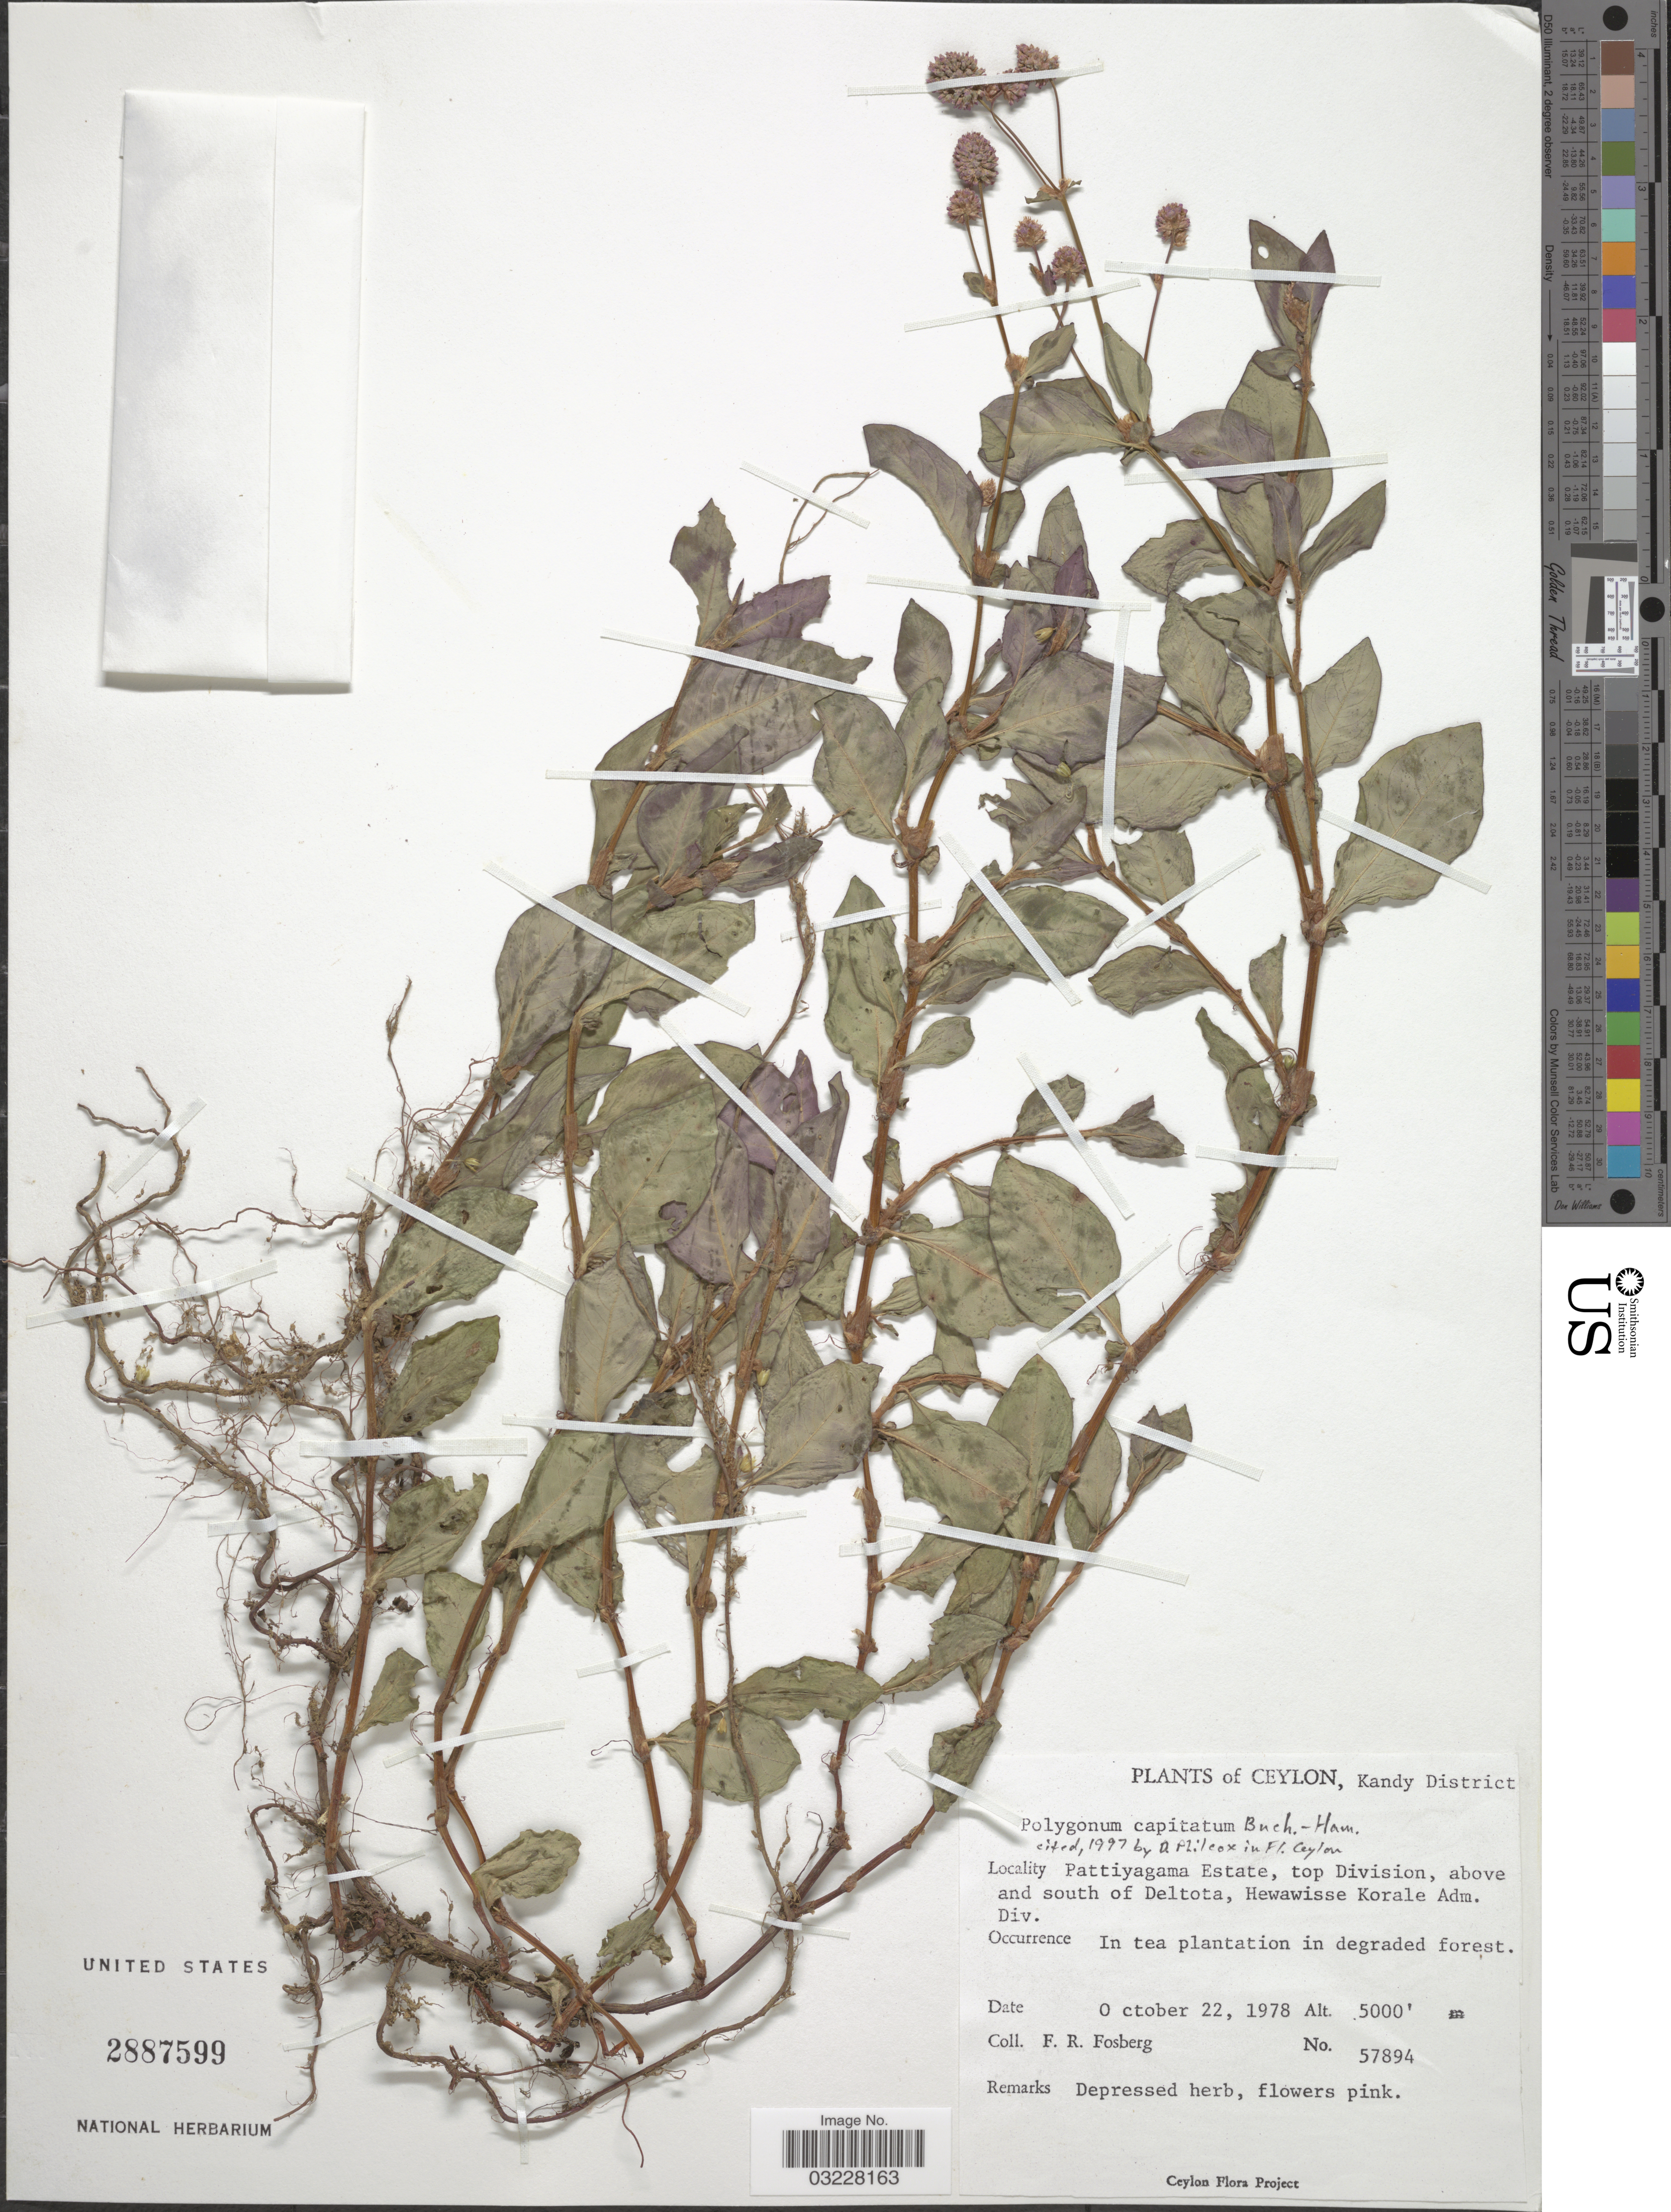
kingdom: Plantae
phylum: Tracheophyta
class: Magnoliopsida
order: Caryophyllales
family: Polygonaceae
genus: Polygonum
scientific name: Polygonum capitatum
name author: Buch.-Ham. ex D. Don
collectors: F. R. Fosberg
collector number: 57894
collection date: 1978-10-22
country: Sri Lanka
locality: Ceylon, Kandy District. Pattiyagama Estate, top Division, above and south of Deltota, Hewawisse Korale Adm. Div. In tea plantation.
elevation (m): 5000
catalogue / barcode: US 2887599